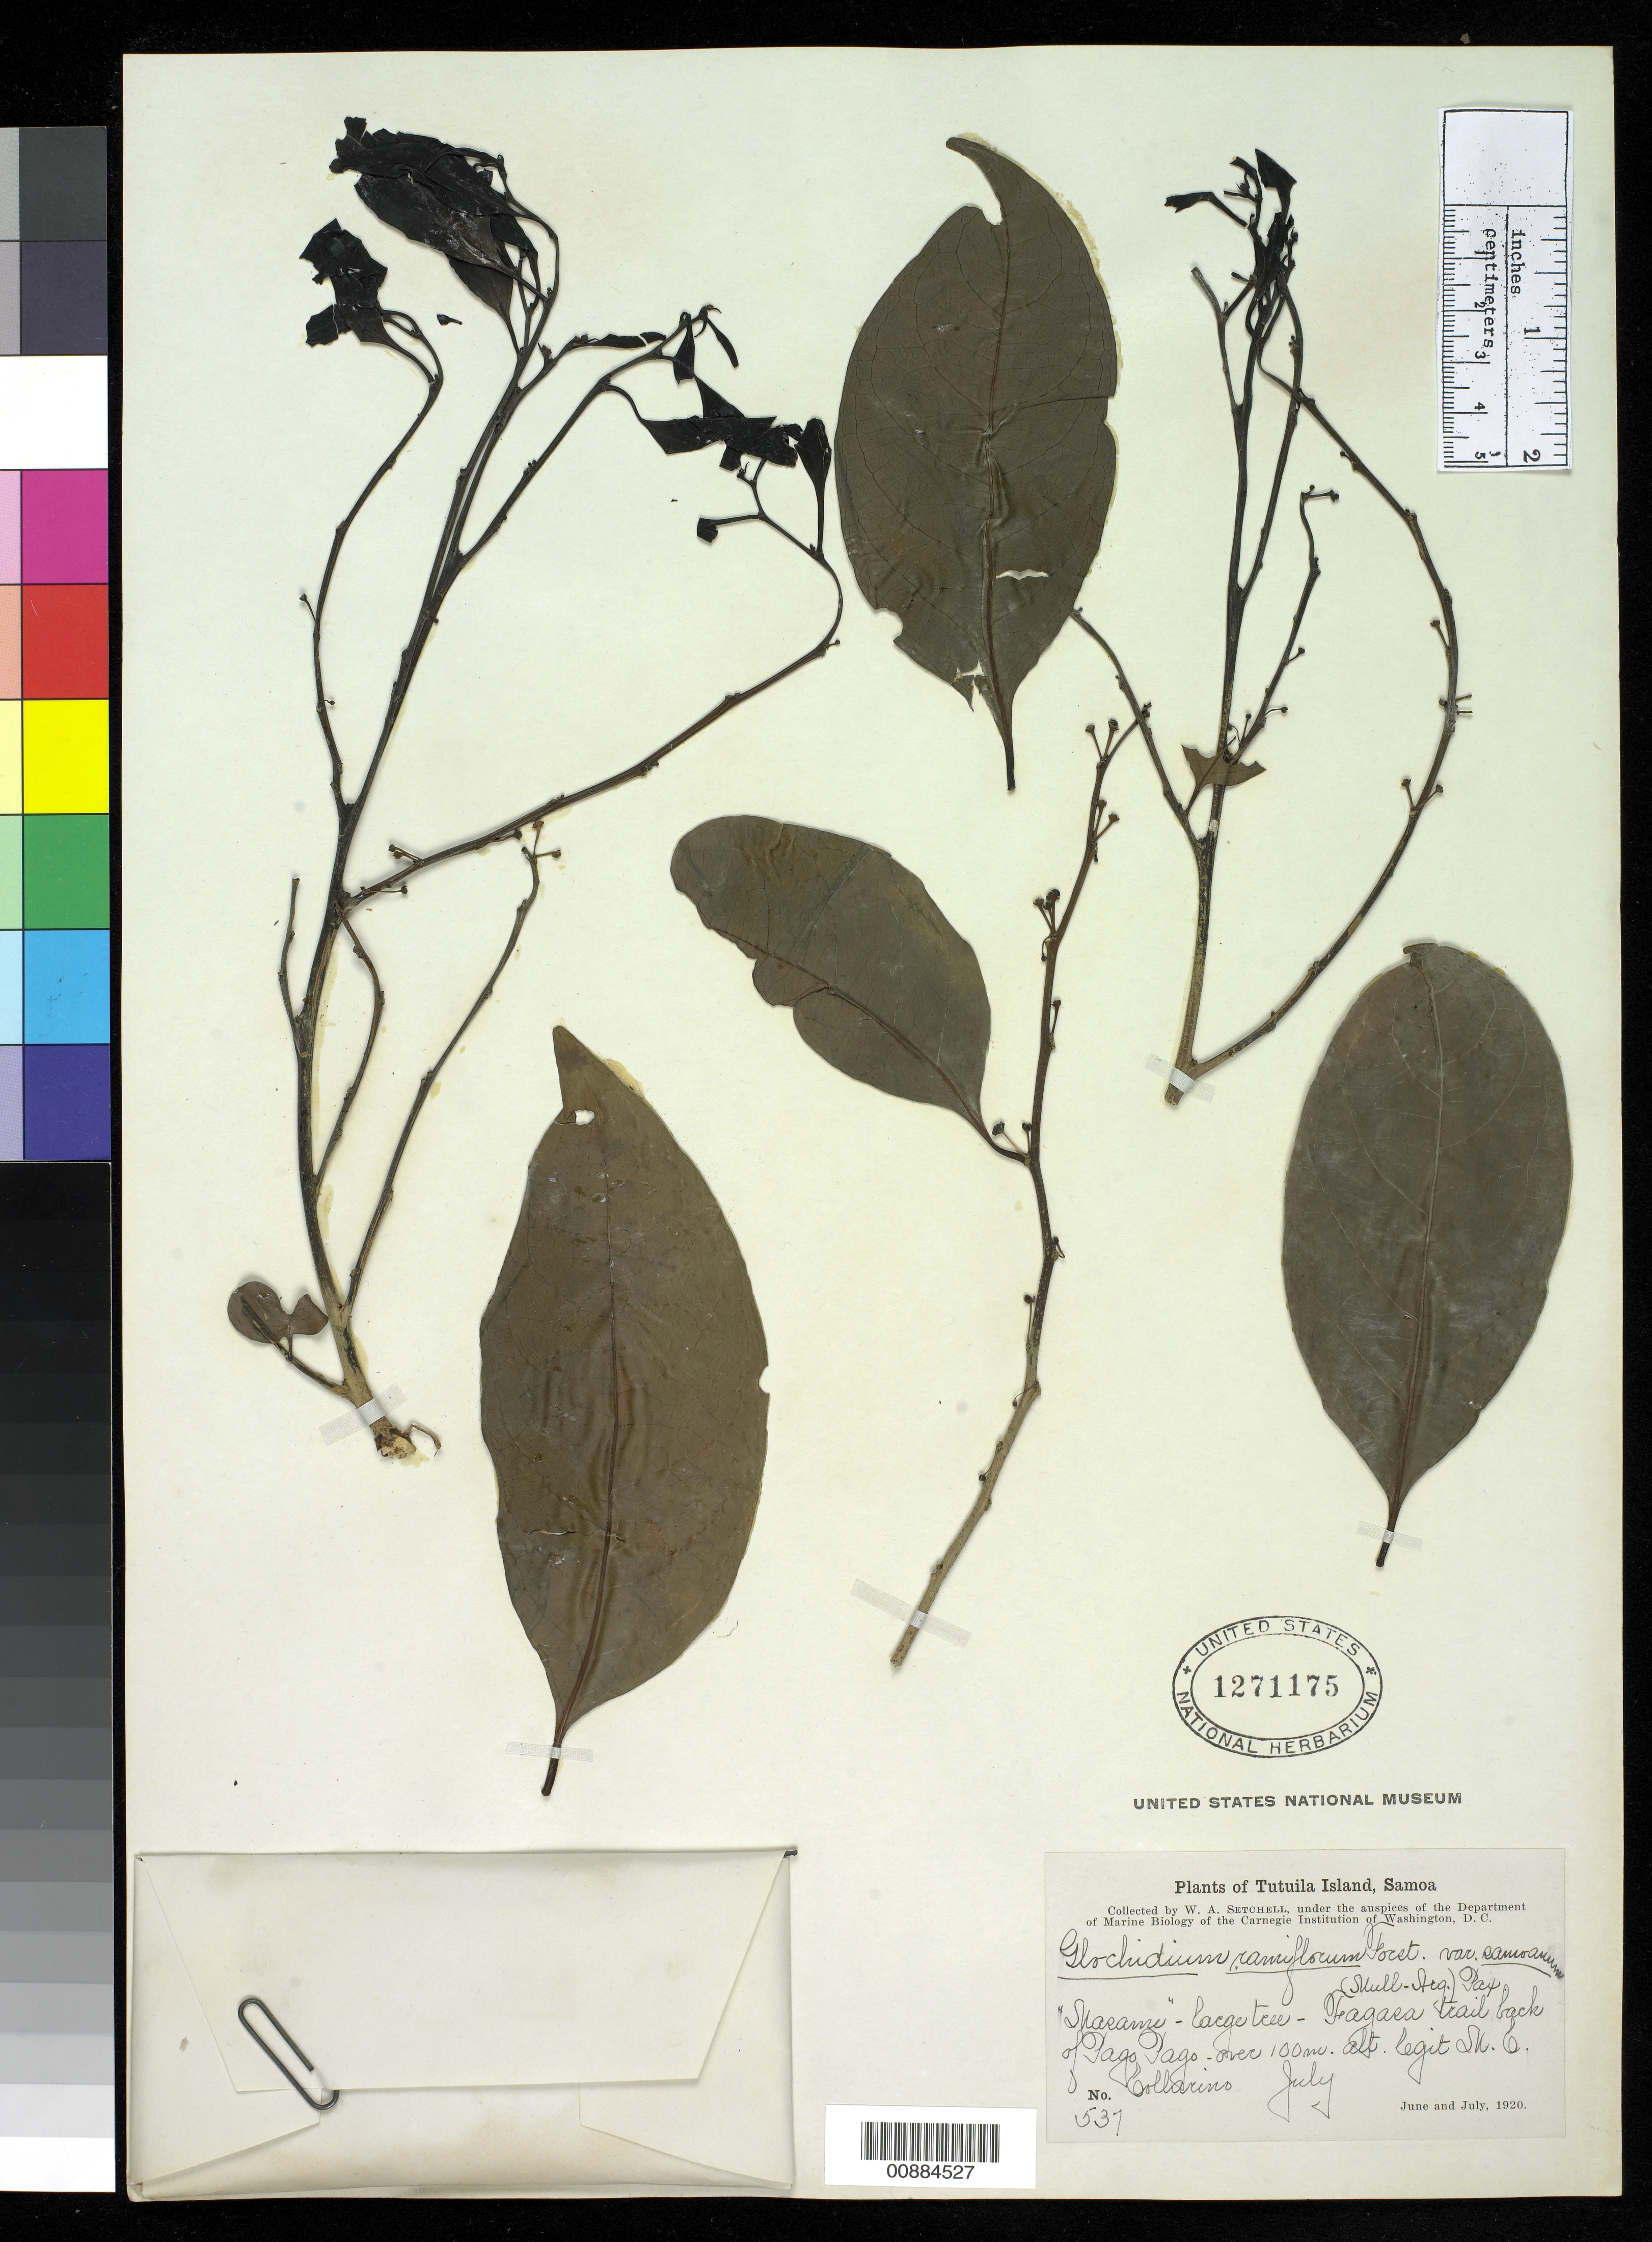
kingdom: Plantae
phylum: Tracheophyta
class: Magnoliopsida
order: Malpighiales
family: Phyllanthaceae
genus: Phyllanthus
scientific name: Phyllanthus samoanus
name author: (Müll. Arg.) W.L. Wagner & Lorence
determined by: Wagner, W. L., (BOT), Smithsonian Institution - National Museum of Natural History (UNITED STATES)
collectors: W. Setchell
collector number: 537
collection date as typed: Jun 1920 to Jul 1920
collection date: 1920-06/1920-07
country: American Samoa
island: Tutua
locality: Fagasa trail back of Pagp Pago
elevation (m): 100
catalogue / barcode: US 1271175